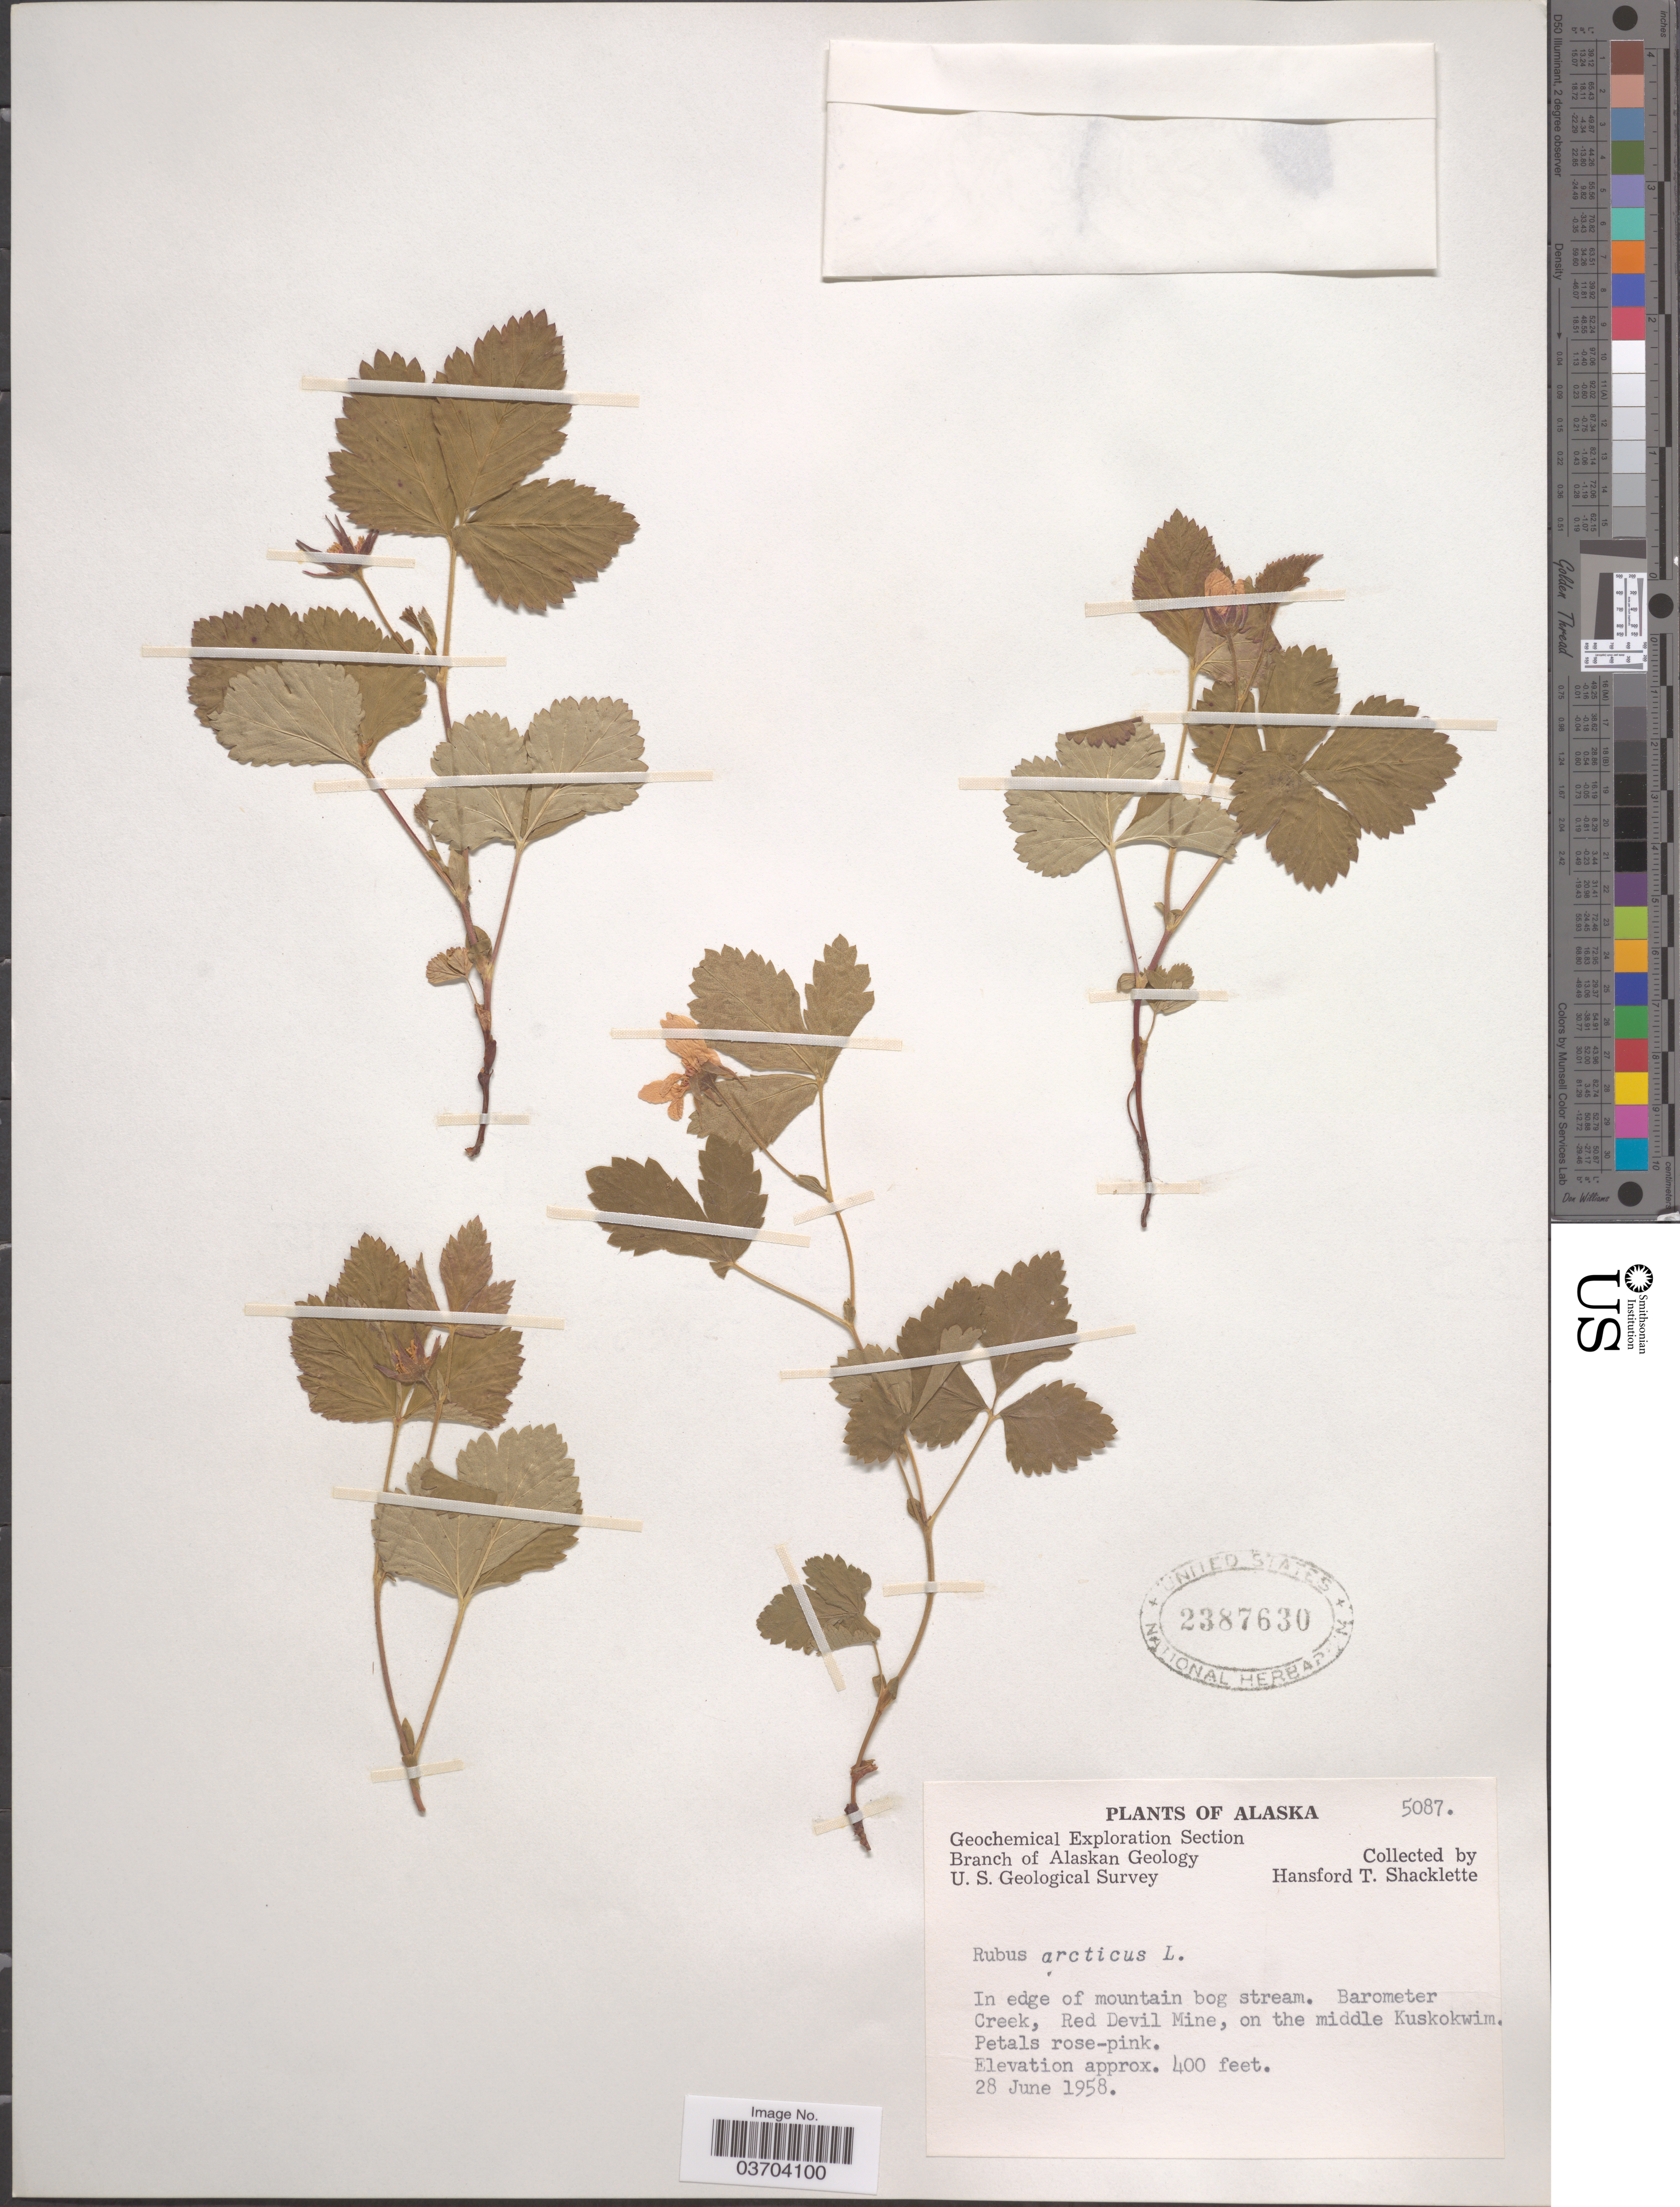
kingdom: Plantae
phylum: Tracheophyta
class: Magnoliopsida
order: Rosales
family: Rosaceae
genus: Rubus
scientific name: Rubus arcticus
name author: L.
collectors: H. Shacklette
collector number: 5087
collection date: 1958-06-28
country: United States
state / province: Alaska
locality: Barometer Creek, Red Devil Mine, on the middle Kuskokwim.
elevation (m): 122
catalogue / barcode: US 2387630